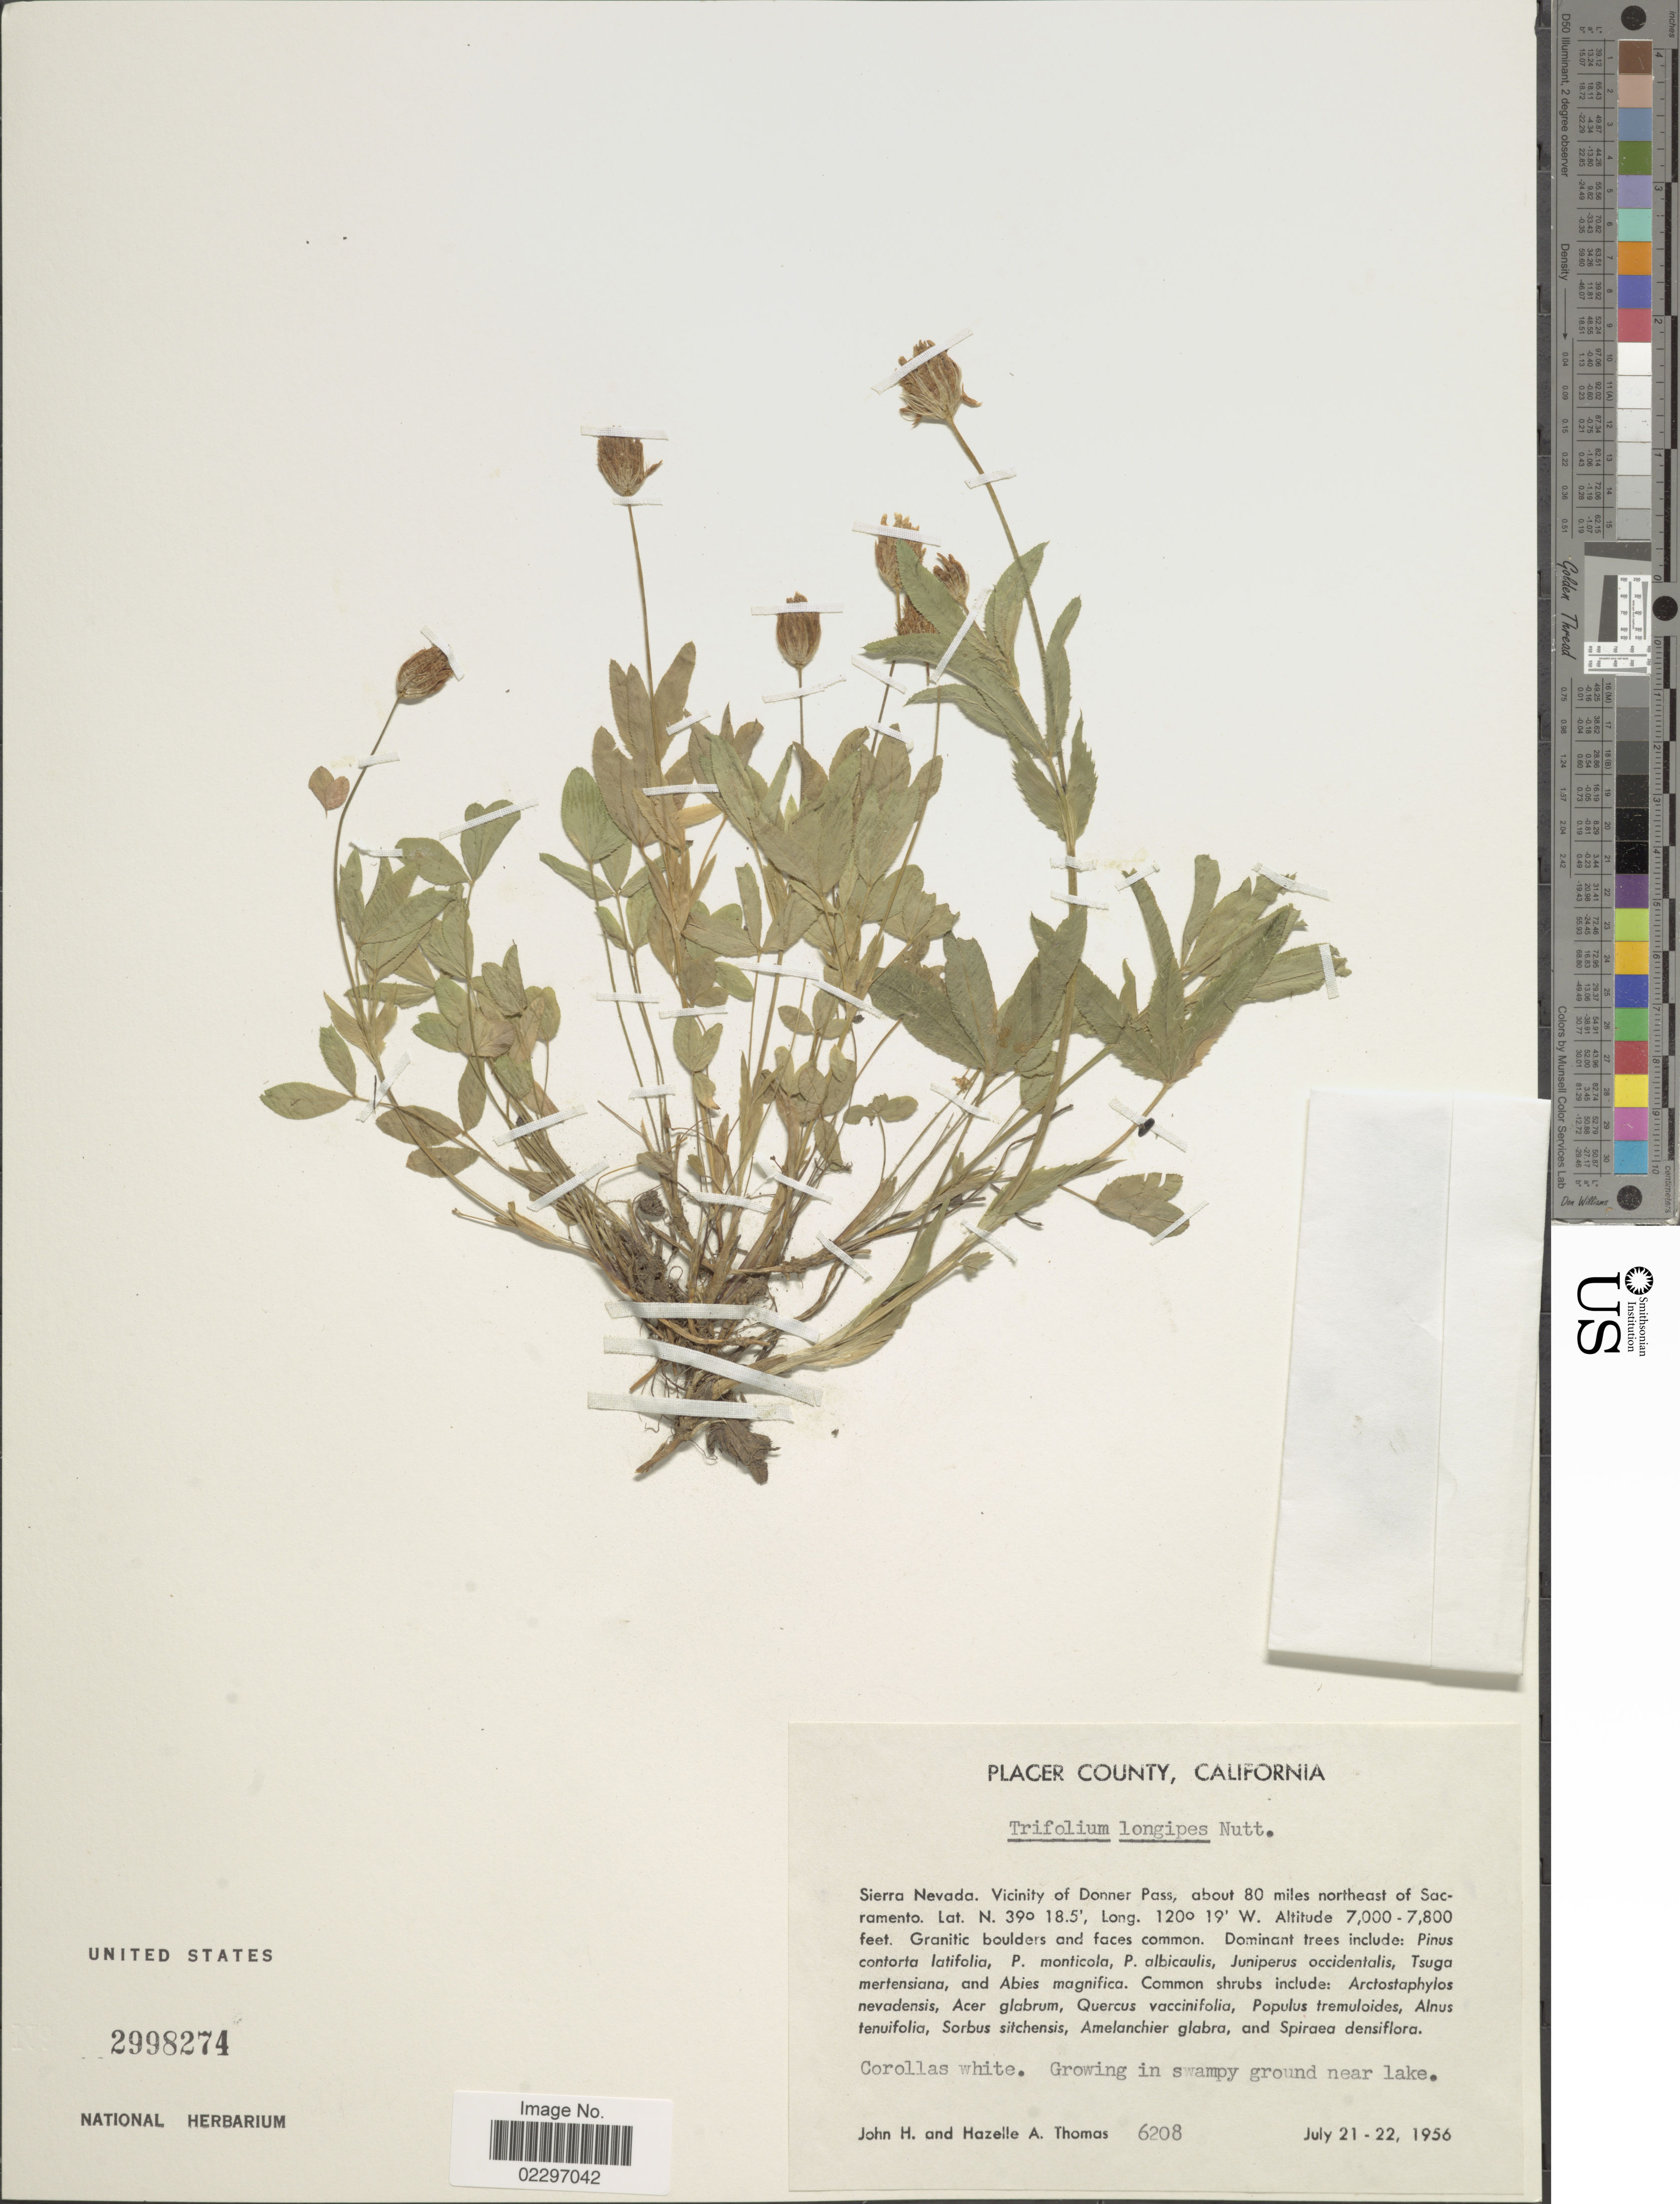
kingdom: Plantae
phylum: Tracheophyta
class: Magnoliopsida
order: Fabales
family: Fabaceae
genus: Trifolium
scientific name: Trifolium longipes subsp. longipes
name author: Nutt.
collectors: J. H. Thomas & H. Thomas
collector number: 6208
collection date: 1956-07-21/1956-07-22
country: United States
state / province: California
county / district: Placer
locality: Placer County. Sierra Nevada. Vicinity of Donner Pass, about 80 miles northeast of Sacramento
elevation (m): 2134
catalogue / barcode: US 2998274